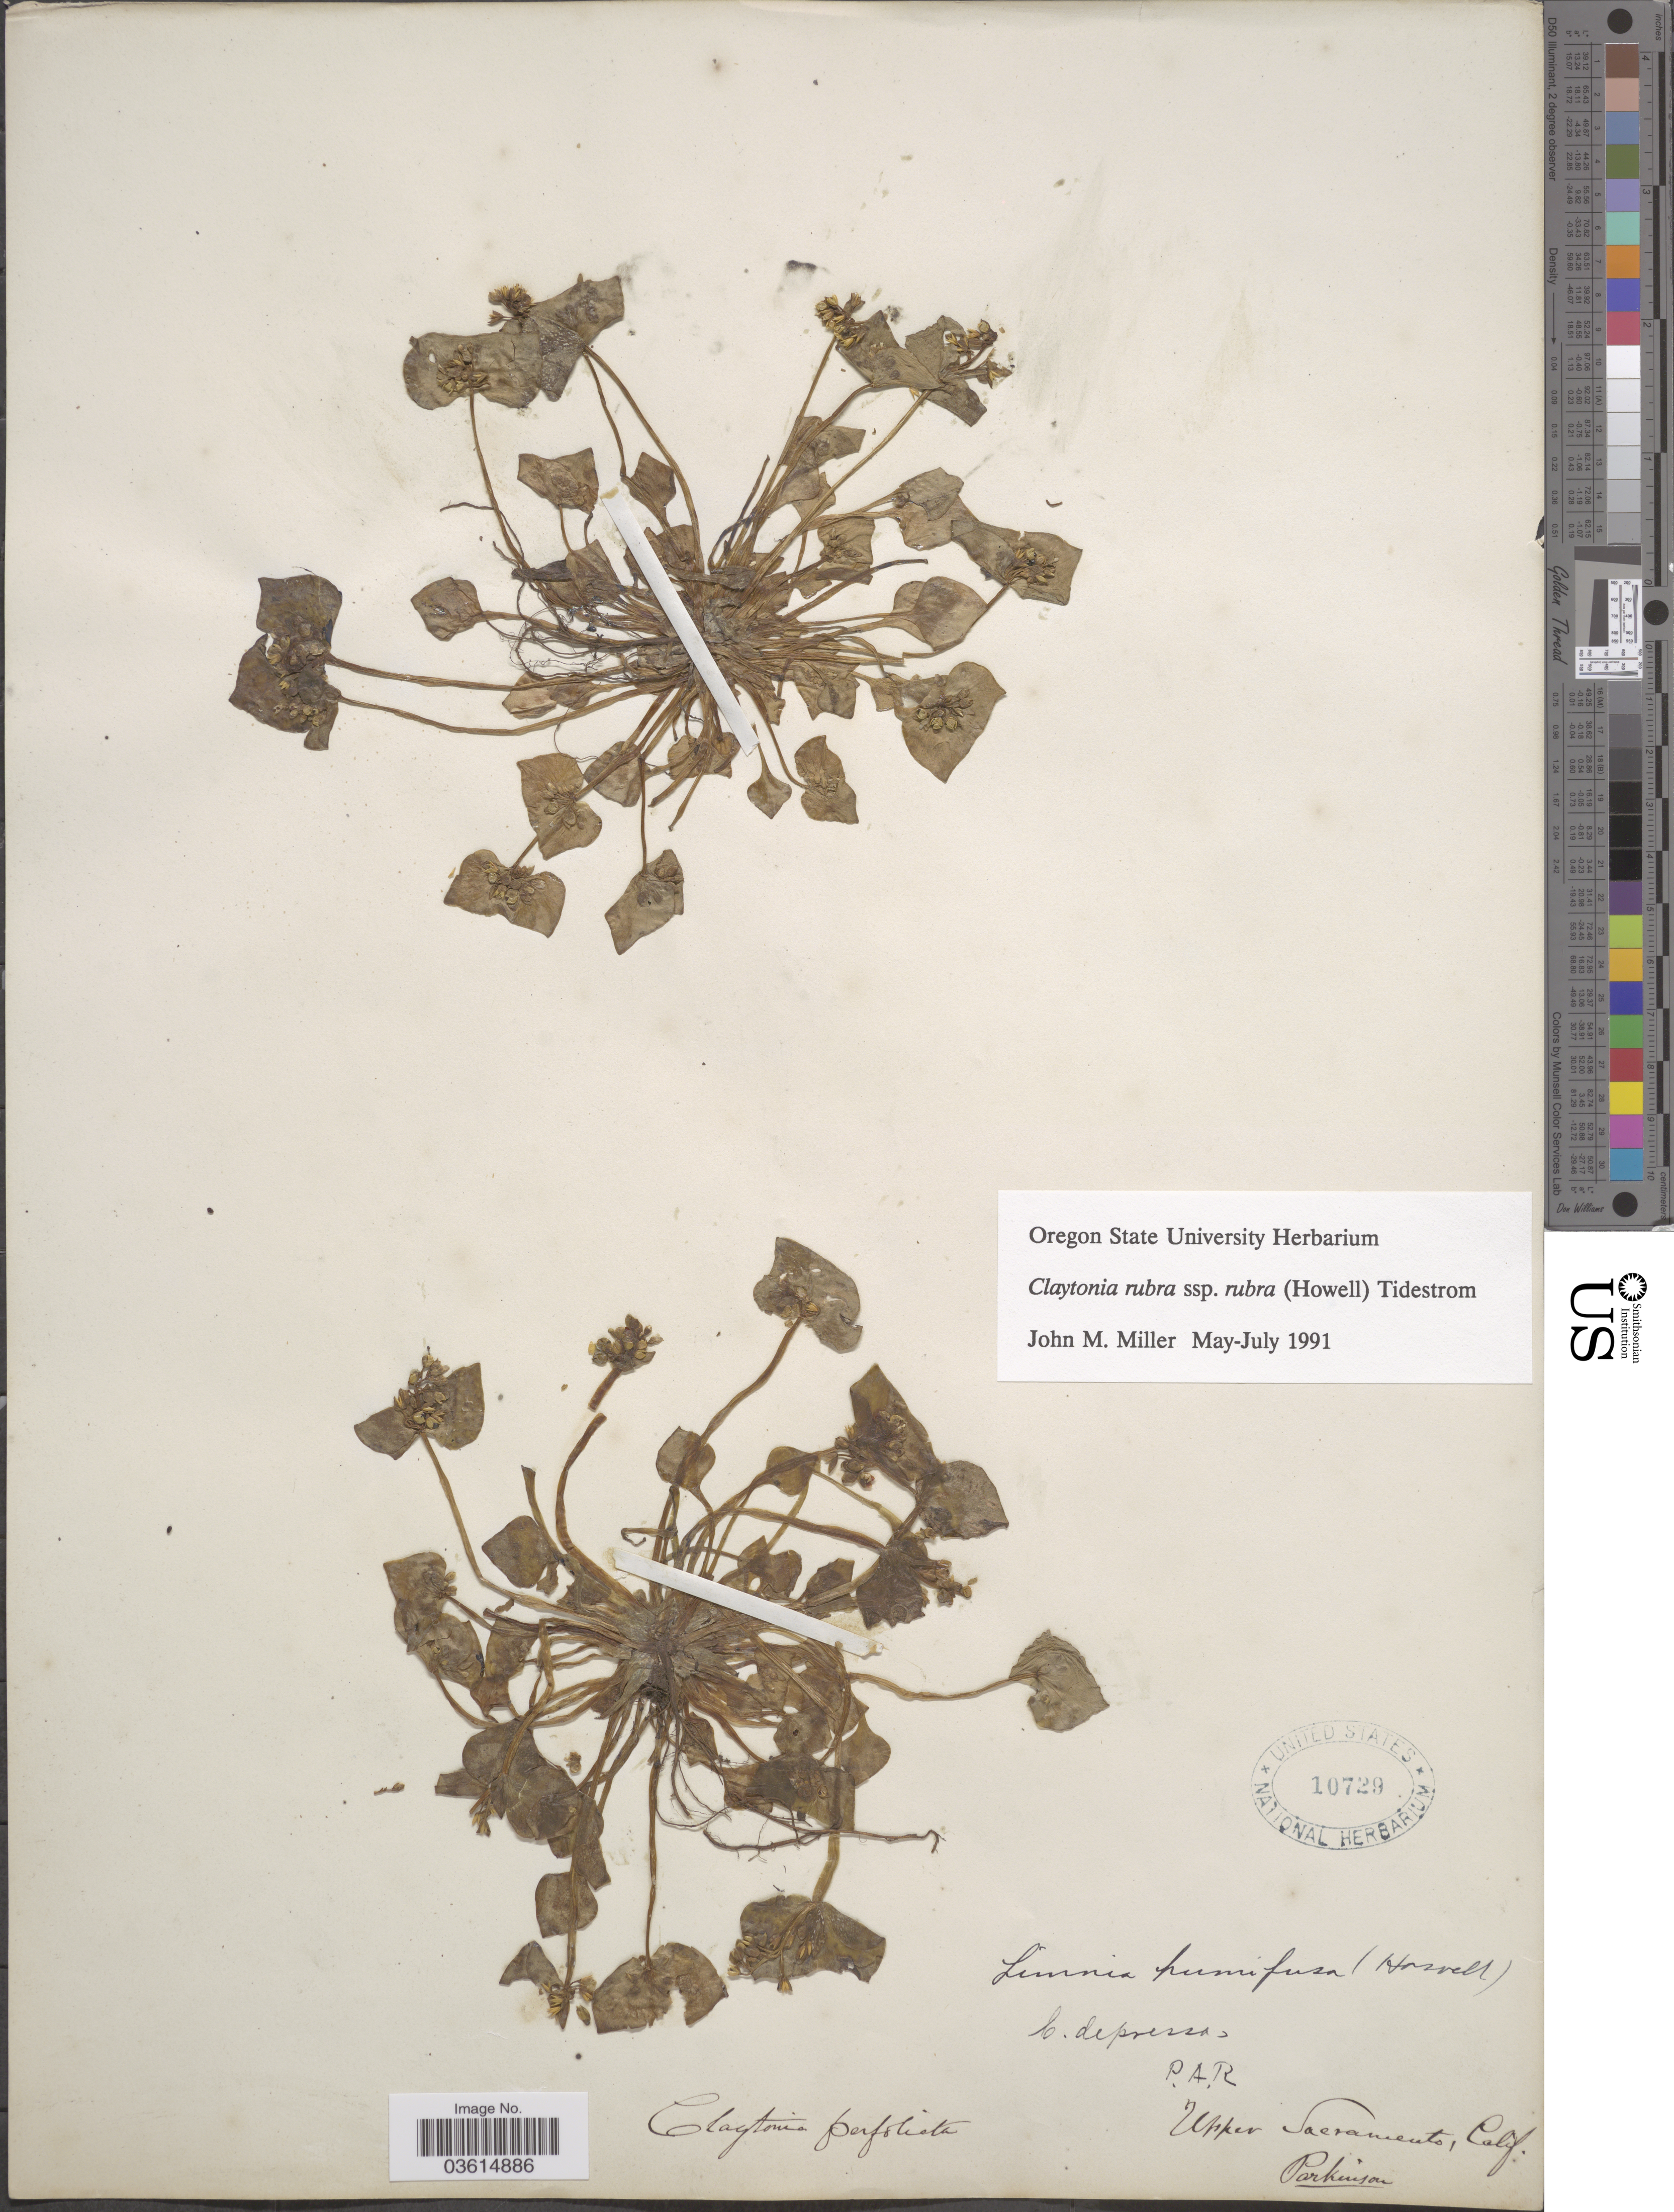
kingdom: Plantae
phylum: Tracheophyta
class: Magnoliopsida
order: Caryophyllales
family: Montiaceae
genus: Claytonia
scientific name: Claytonia rubra subsp. rubra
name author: (Howell) Tidestr.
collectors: Parkinson, --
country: United States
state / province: California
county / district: Sacramento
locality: P.A.R. [unsure placement] Upper Sacramento.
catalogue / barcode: US 10729